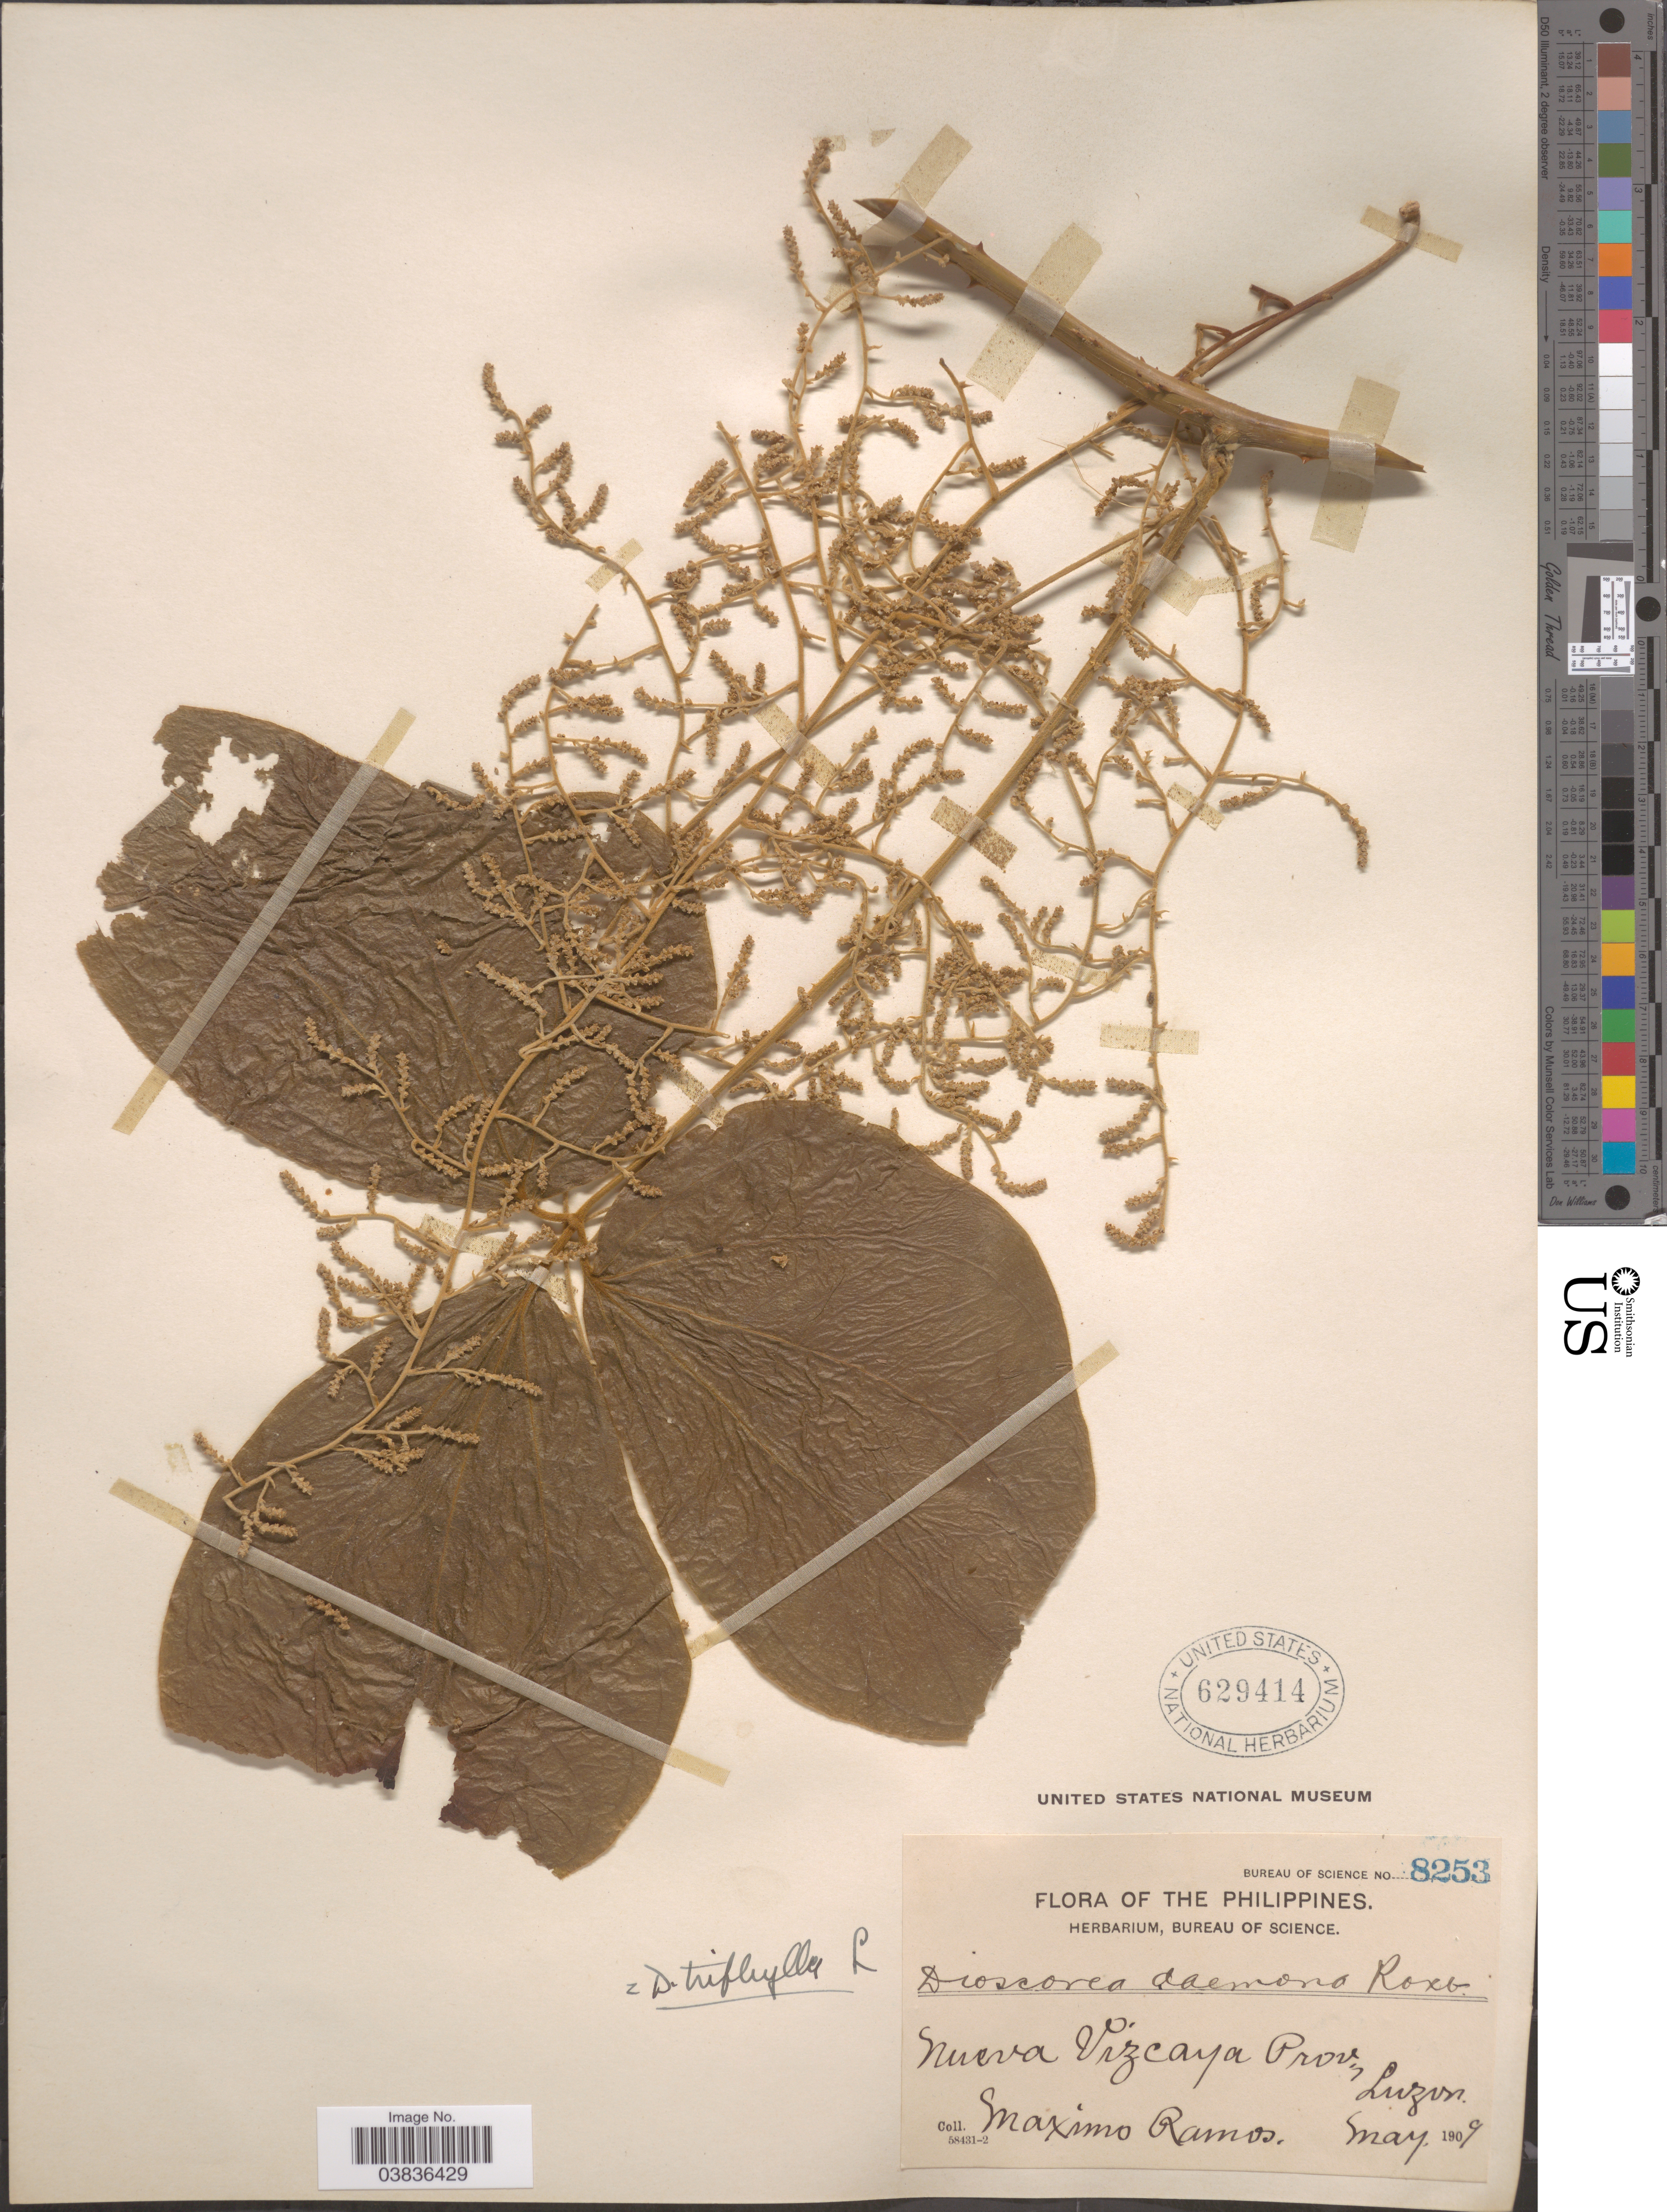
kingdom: Plantae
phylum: Tracheophyta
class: Liliopsida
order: Dioscoreales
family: Dioscoreaceae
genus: Dioscorea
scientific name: Dioscorea hispida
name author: Dennst.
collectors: M. Ramos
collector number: Bureau of Science 8253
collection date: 1909-05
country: Philippines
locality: Nueva Vizcaya Prov., Luzon.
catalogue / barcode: US 629414